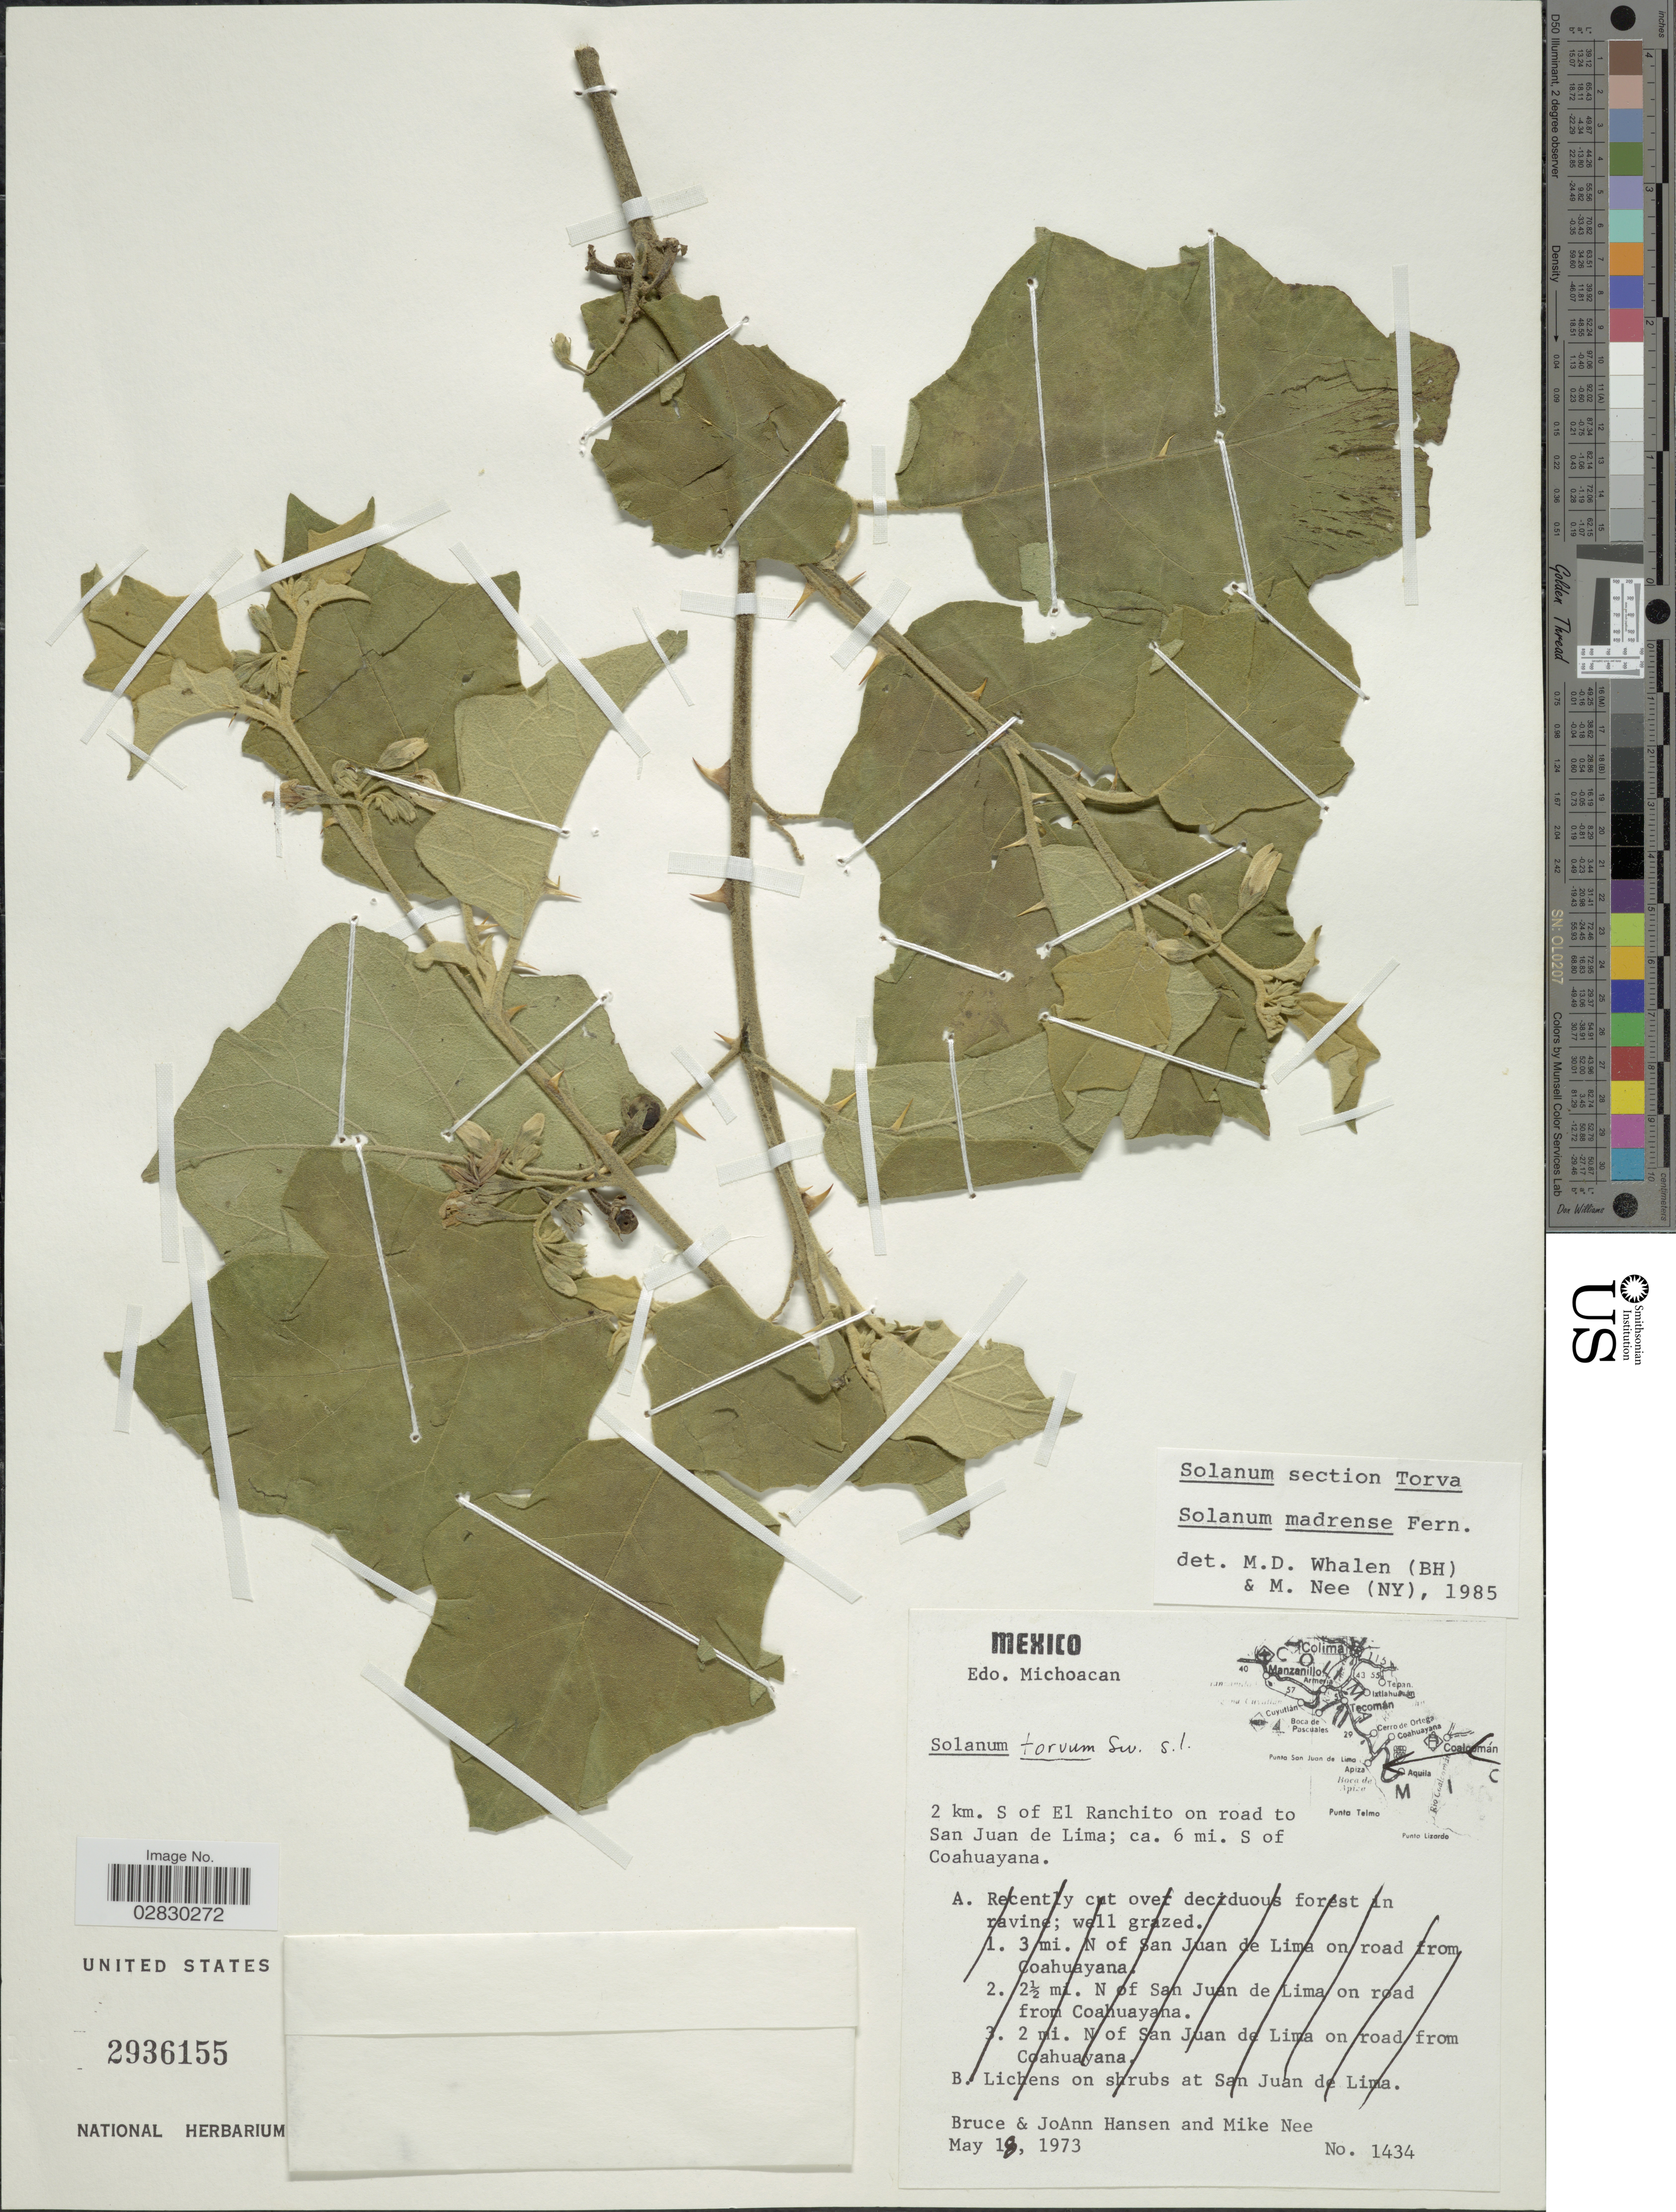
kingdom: Plantae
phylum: Tracheophyta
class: Magnoliopsida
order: Solanales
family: Solanaceae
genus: Solanum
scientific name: Solanum madrense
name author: Fernald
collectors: B. Hansen, J. Hansen & M. Nee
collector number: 1434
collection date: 1973-05-18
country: Mexico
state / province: Michoacán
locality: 2 km. S of El Ranchito on road to San Juan de Lima; ca. 6 mi. S of Coahuayana.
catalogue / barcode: US 2936155